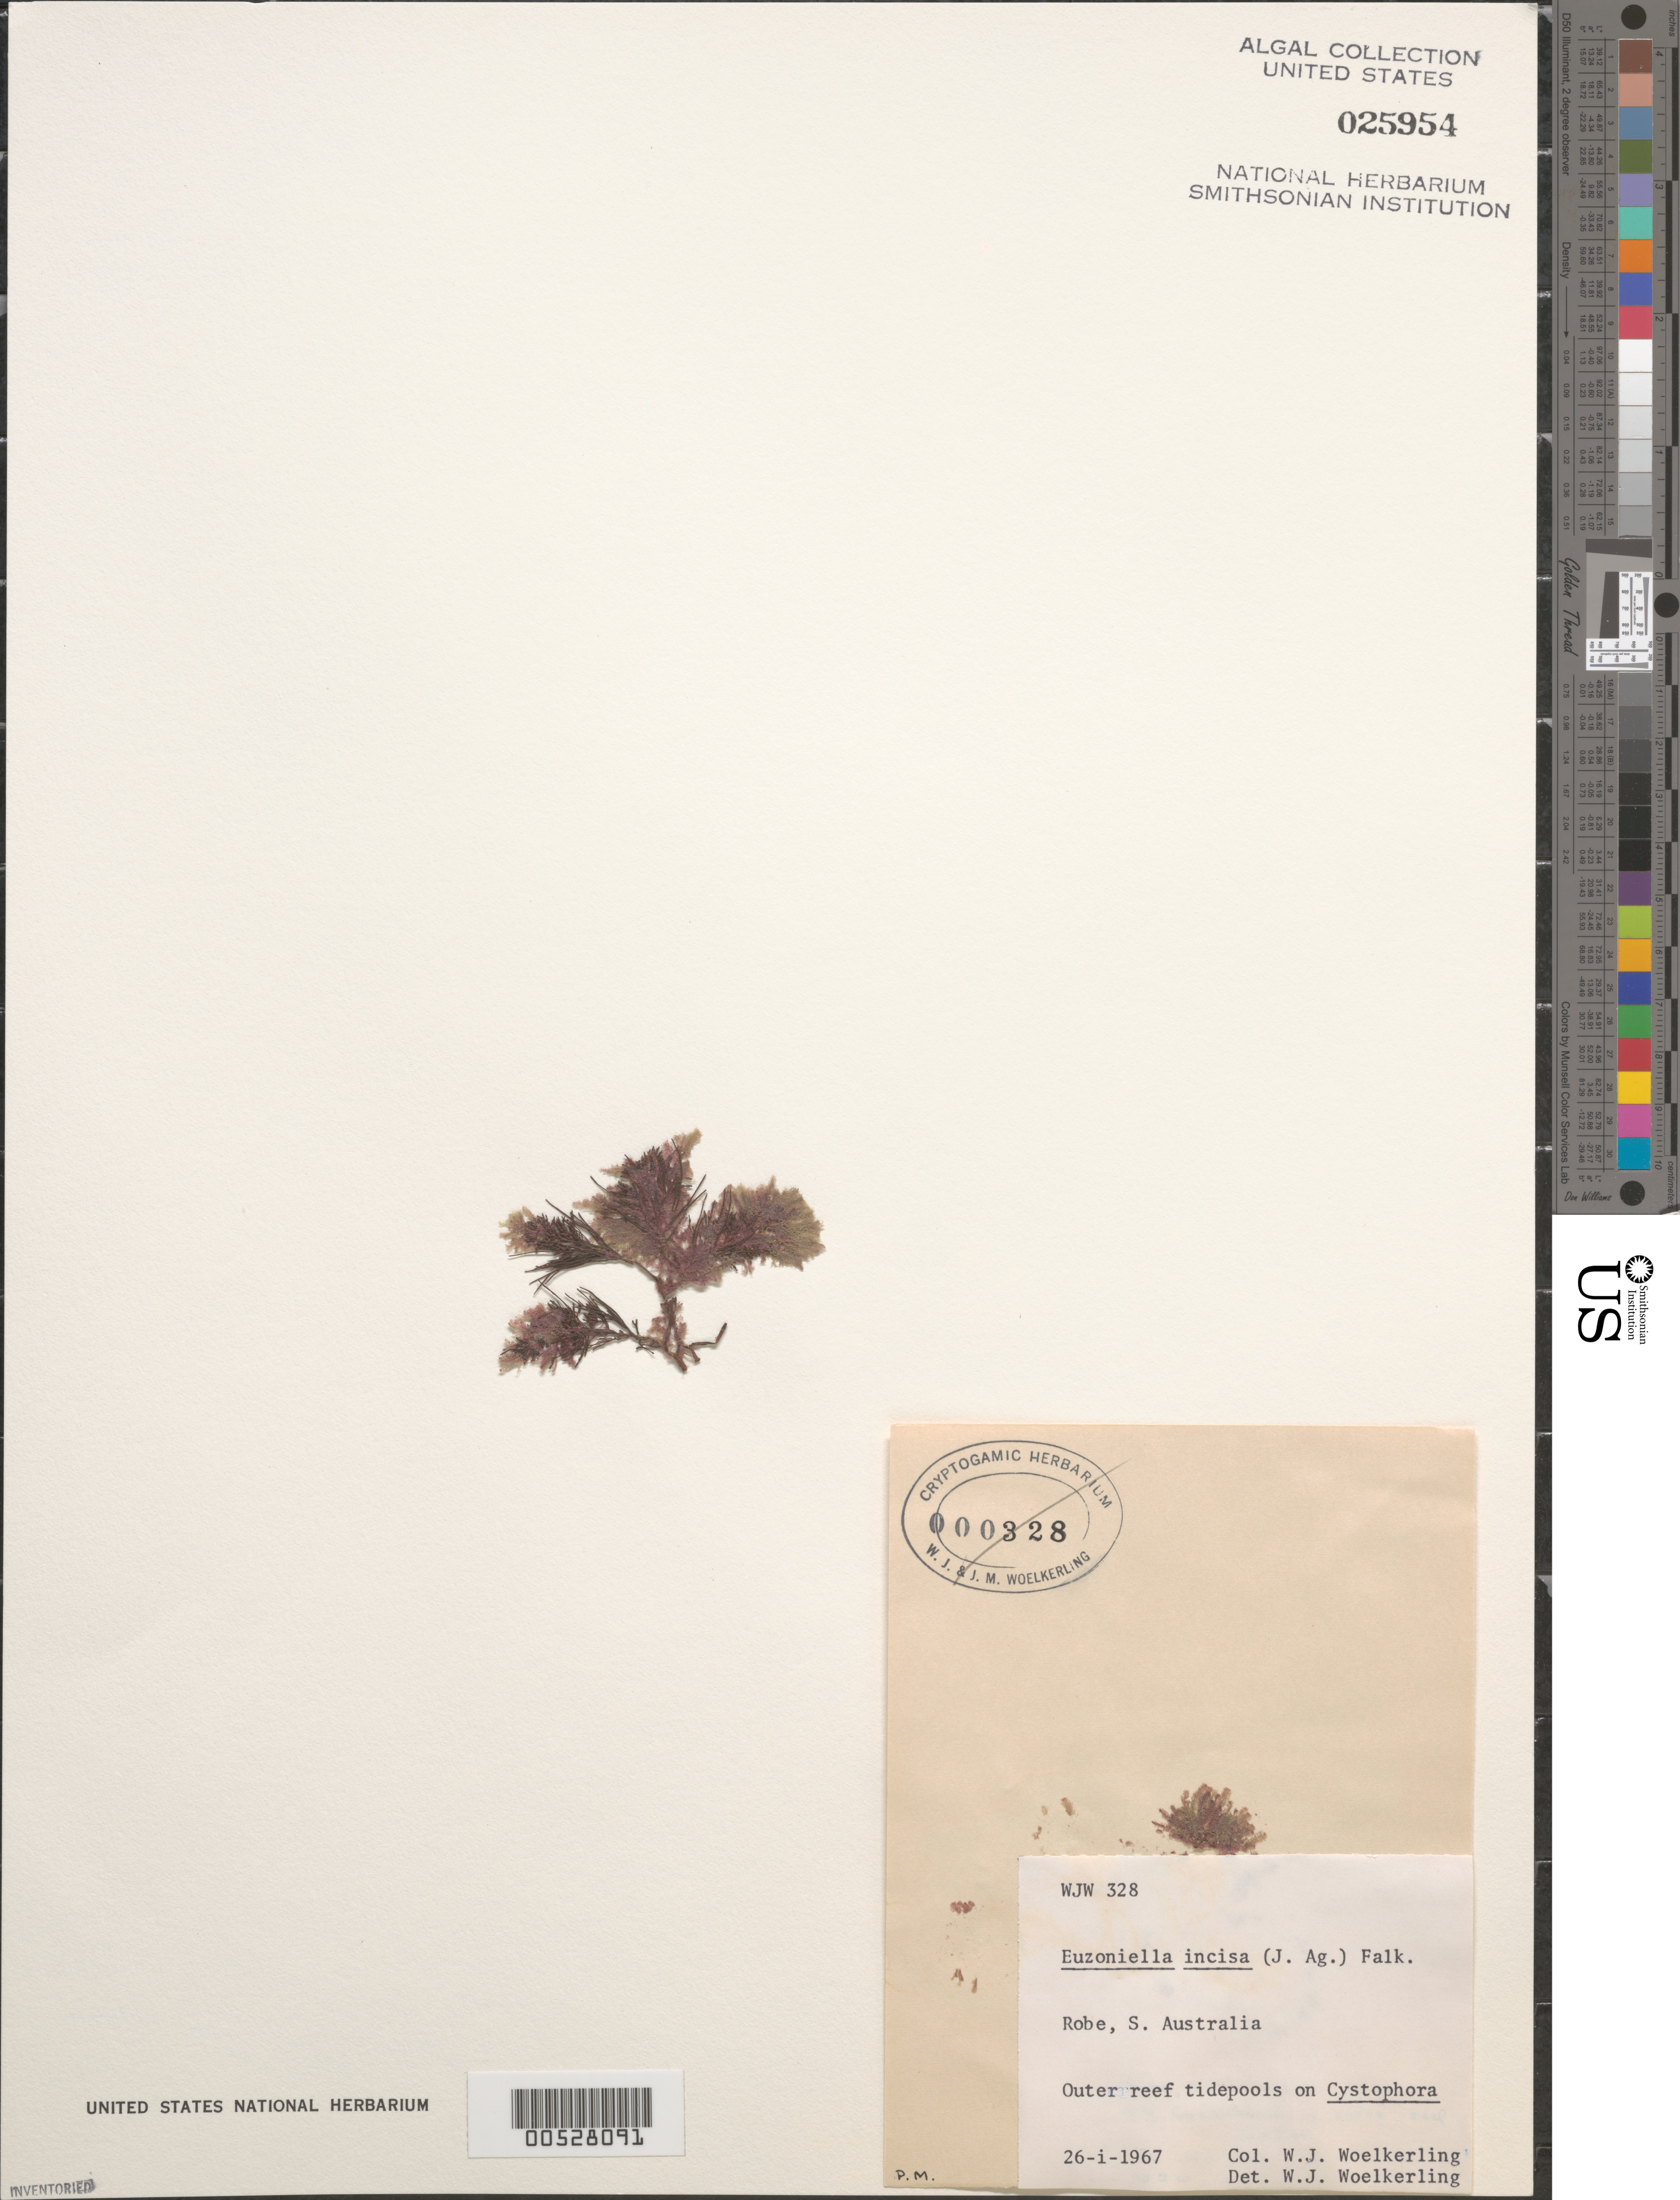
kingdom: Plantae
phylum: Rhodophyta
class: Florideophyceae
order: Ceramiales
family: Rhodomelaceae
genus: Dasyclonium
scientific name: Dasyclonium incisum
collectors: W. Woelkerling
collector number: WJW 328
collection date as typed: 26 Jan 1967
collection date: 1967-01-26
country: Australia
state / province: South Australia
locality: Robe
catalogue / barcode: US 25954